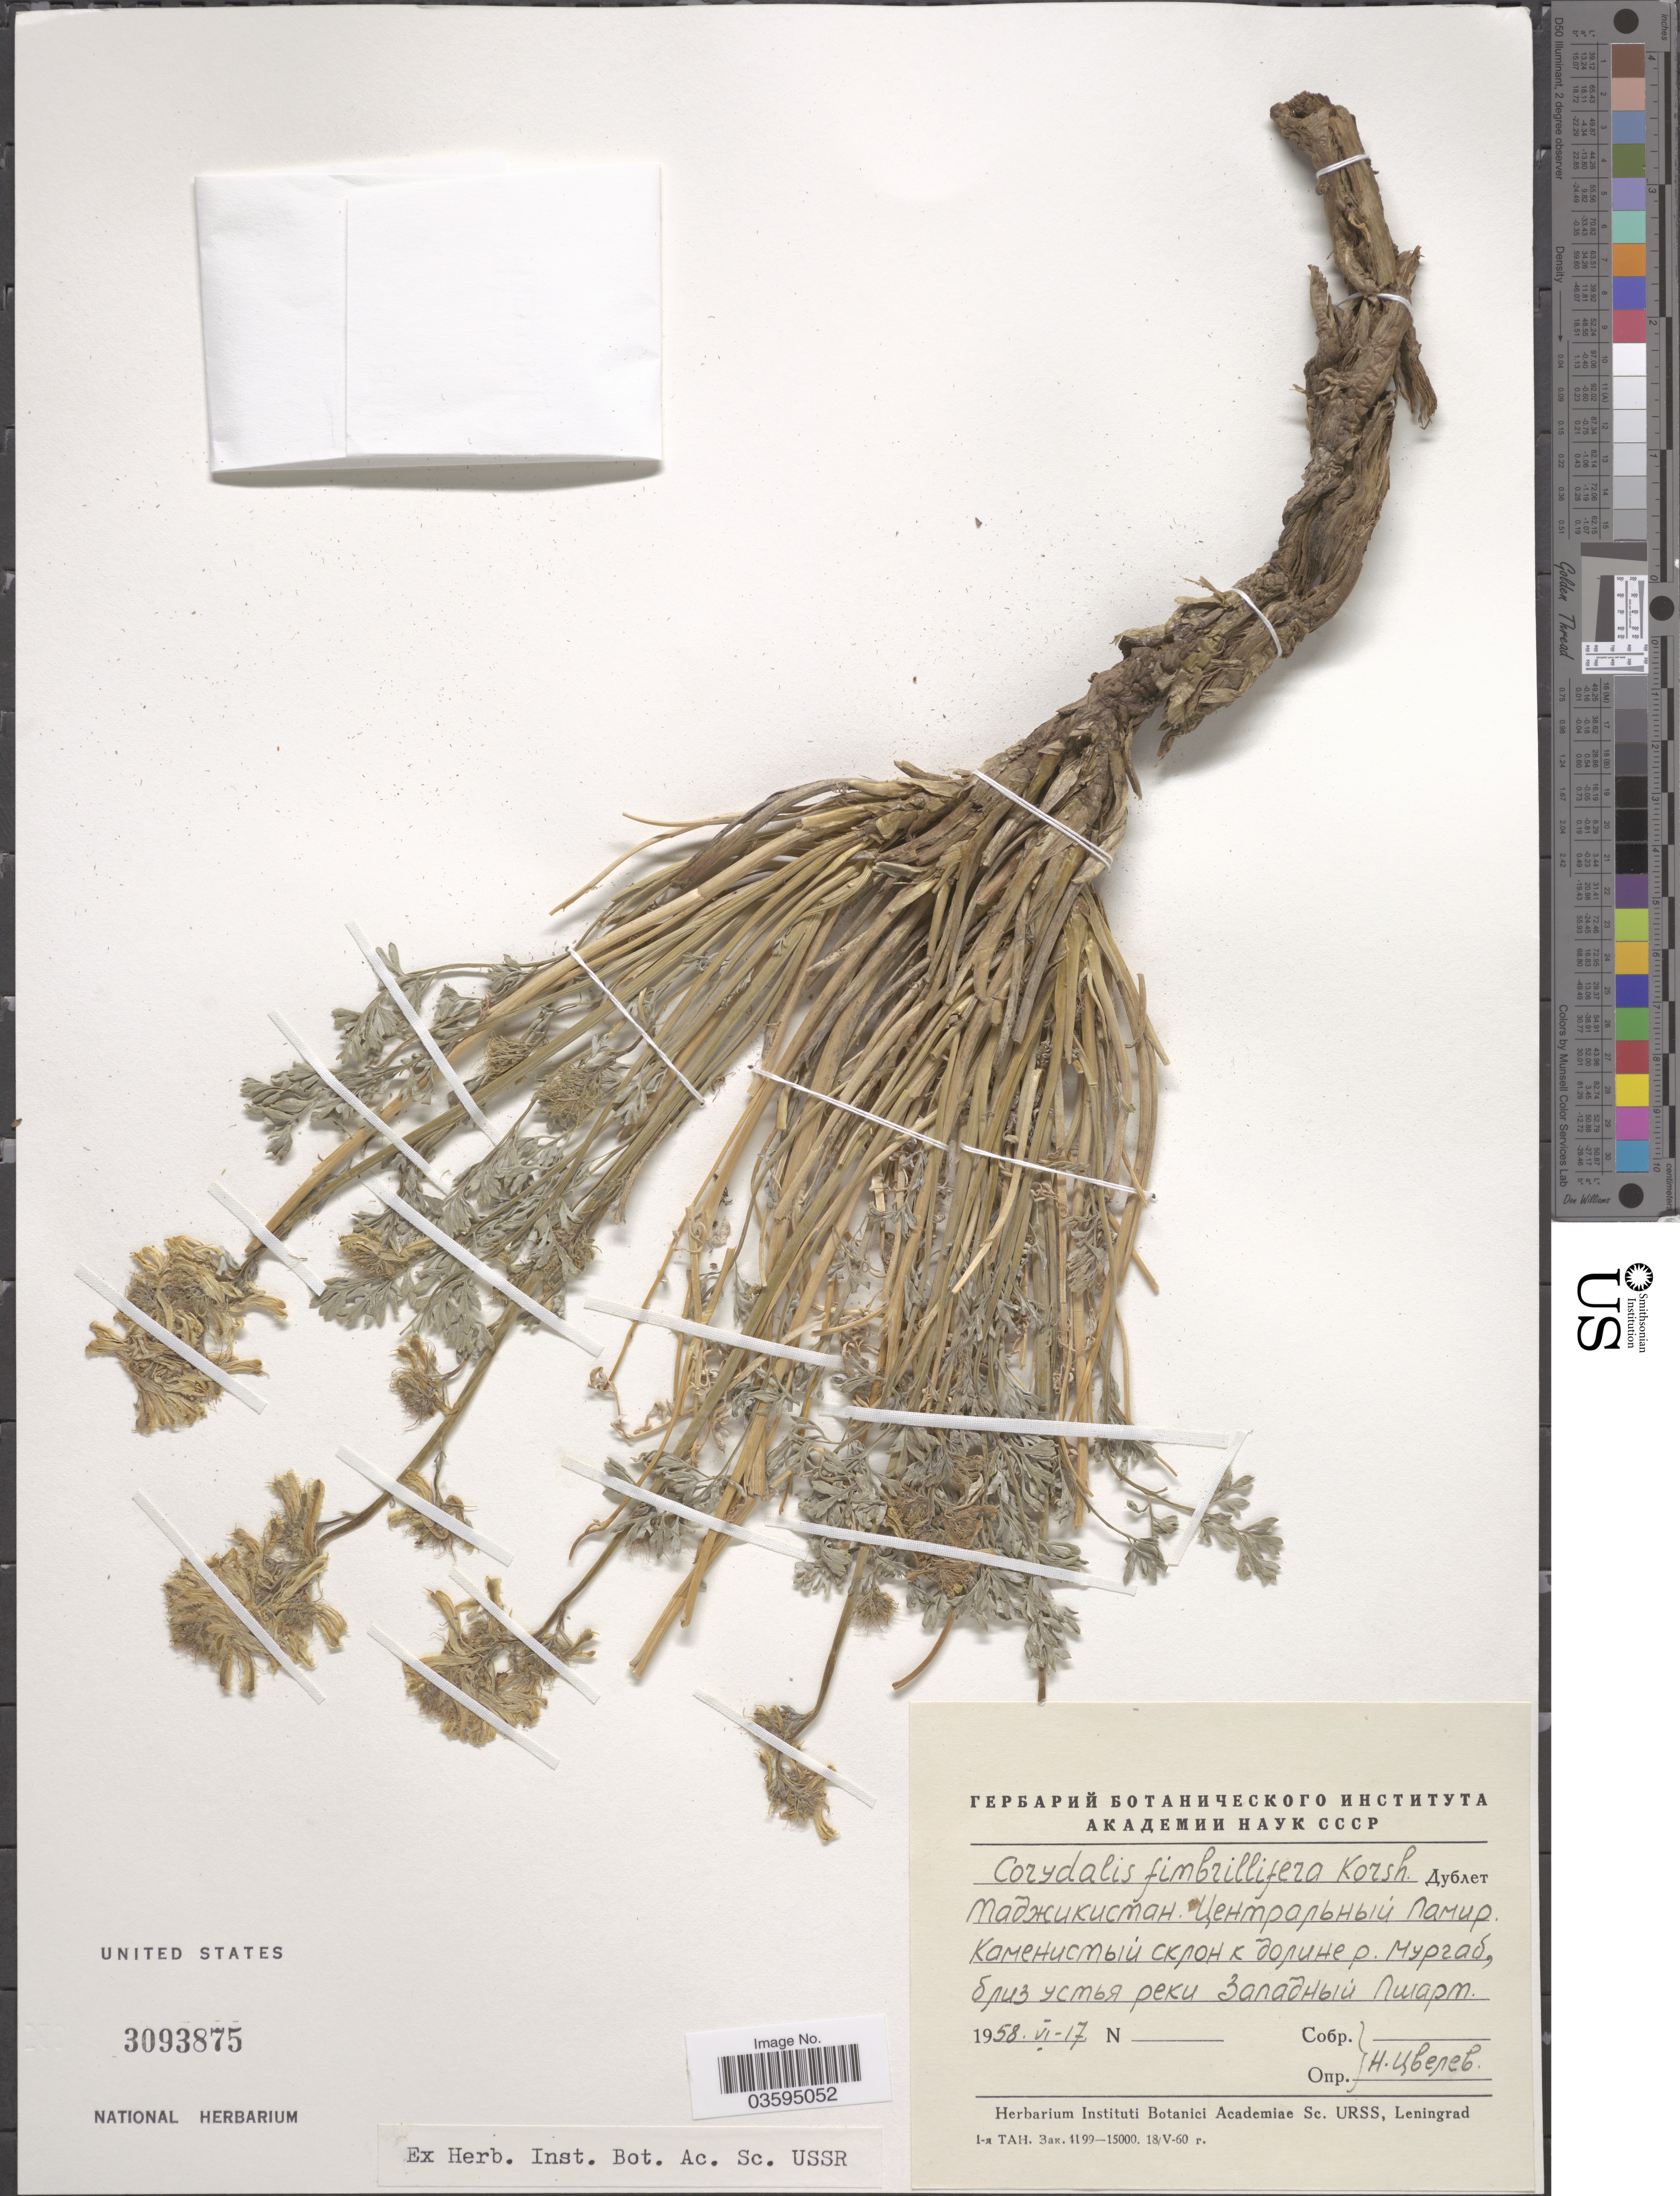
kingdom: Plantae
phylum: Tracheophyta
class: Magnoliopsida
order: Ranunculales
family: Papaveraceae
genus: Corydalis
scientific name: Corydalis fimbrillifera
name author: Korsh.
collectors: N. Tsvelev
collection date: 1958-06-17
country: Tajikistan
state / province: Gorno-Badakhstan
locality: Valley of River Murgab near estuary of River Pshart.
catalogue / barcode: US 3093875